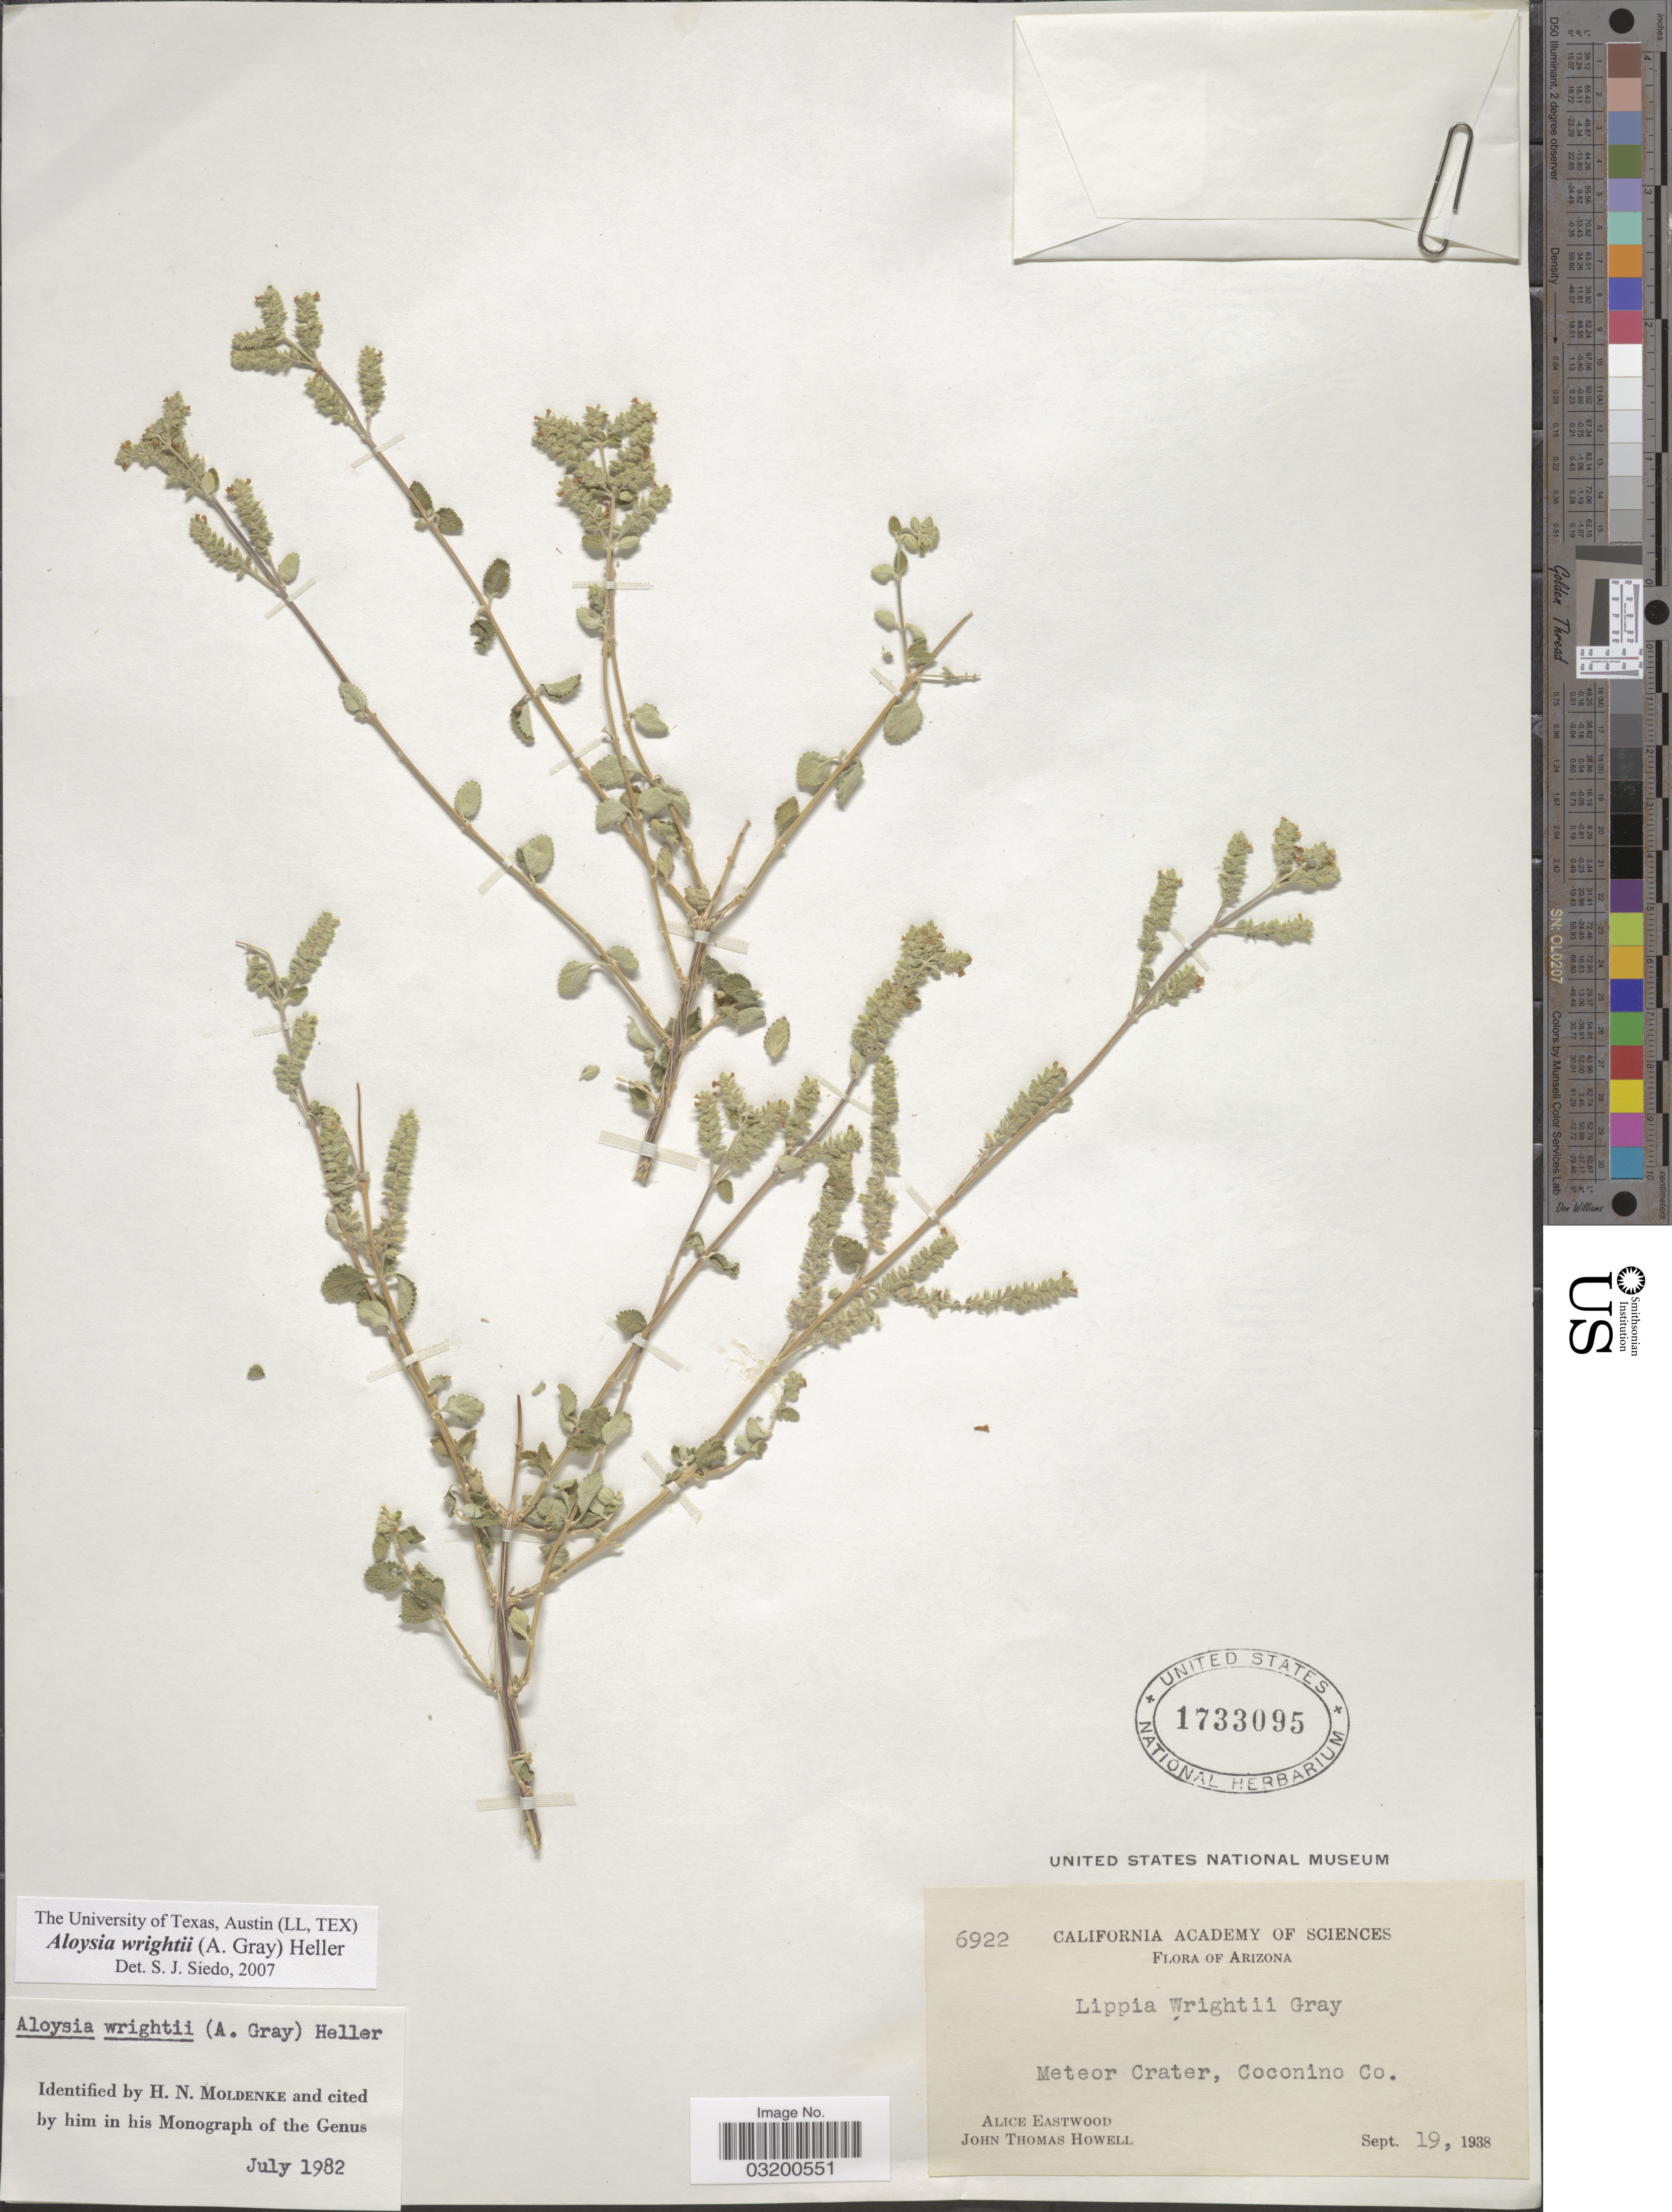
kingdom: Plantae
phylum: Tracheophyta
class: Magnoliopsida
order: Lamiales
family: Verbenaceae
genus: Aloysia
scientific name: Aloysia wrightii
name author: A. Heller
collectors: A. Eastwood & J. T. Howell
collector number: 6922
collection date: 1938-09-19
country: United States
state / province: Arizona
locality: Meteor Crater, Coconino Co.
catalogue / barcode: US 1733095